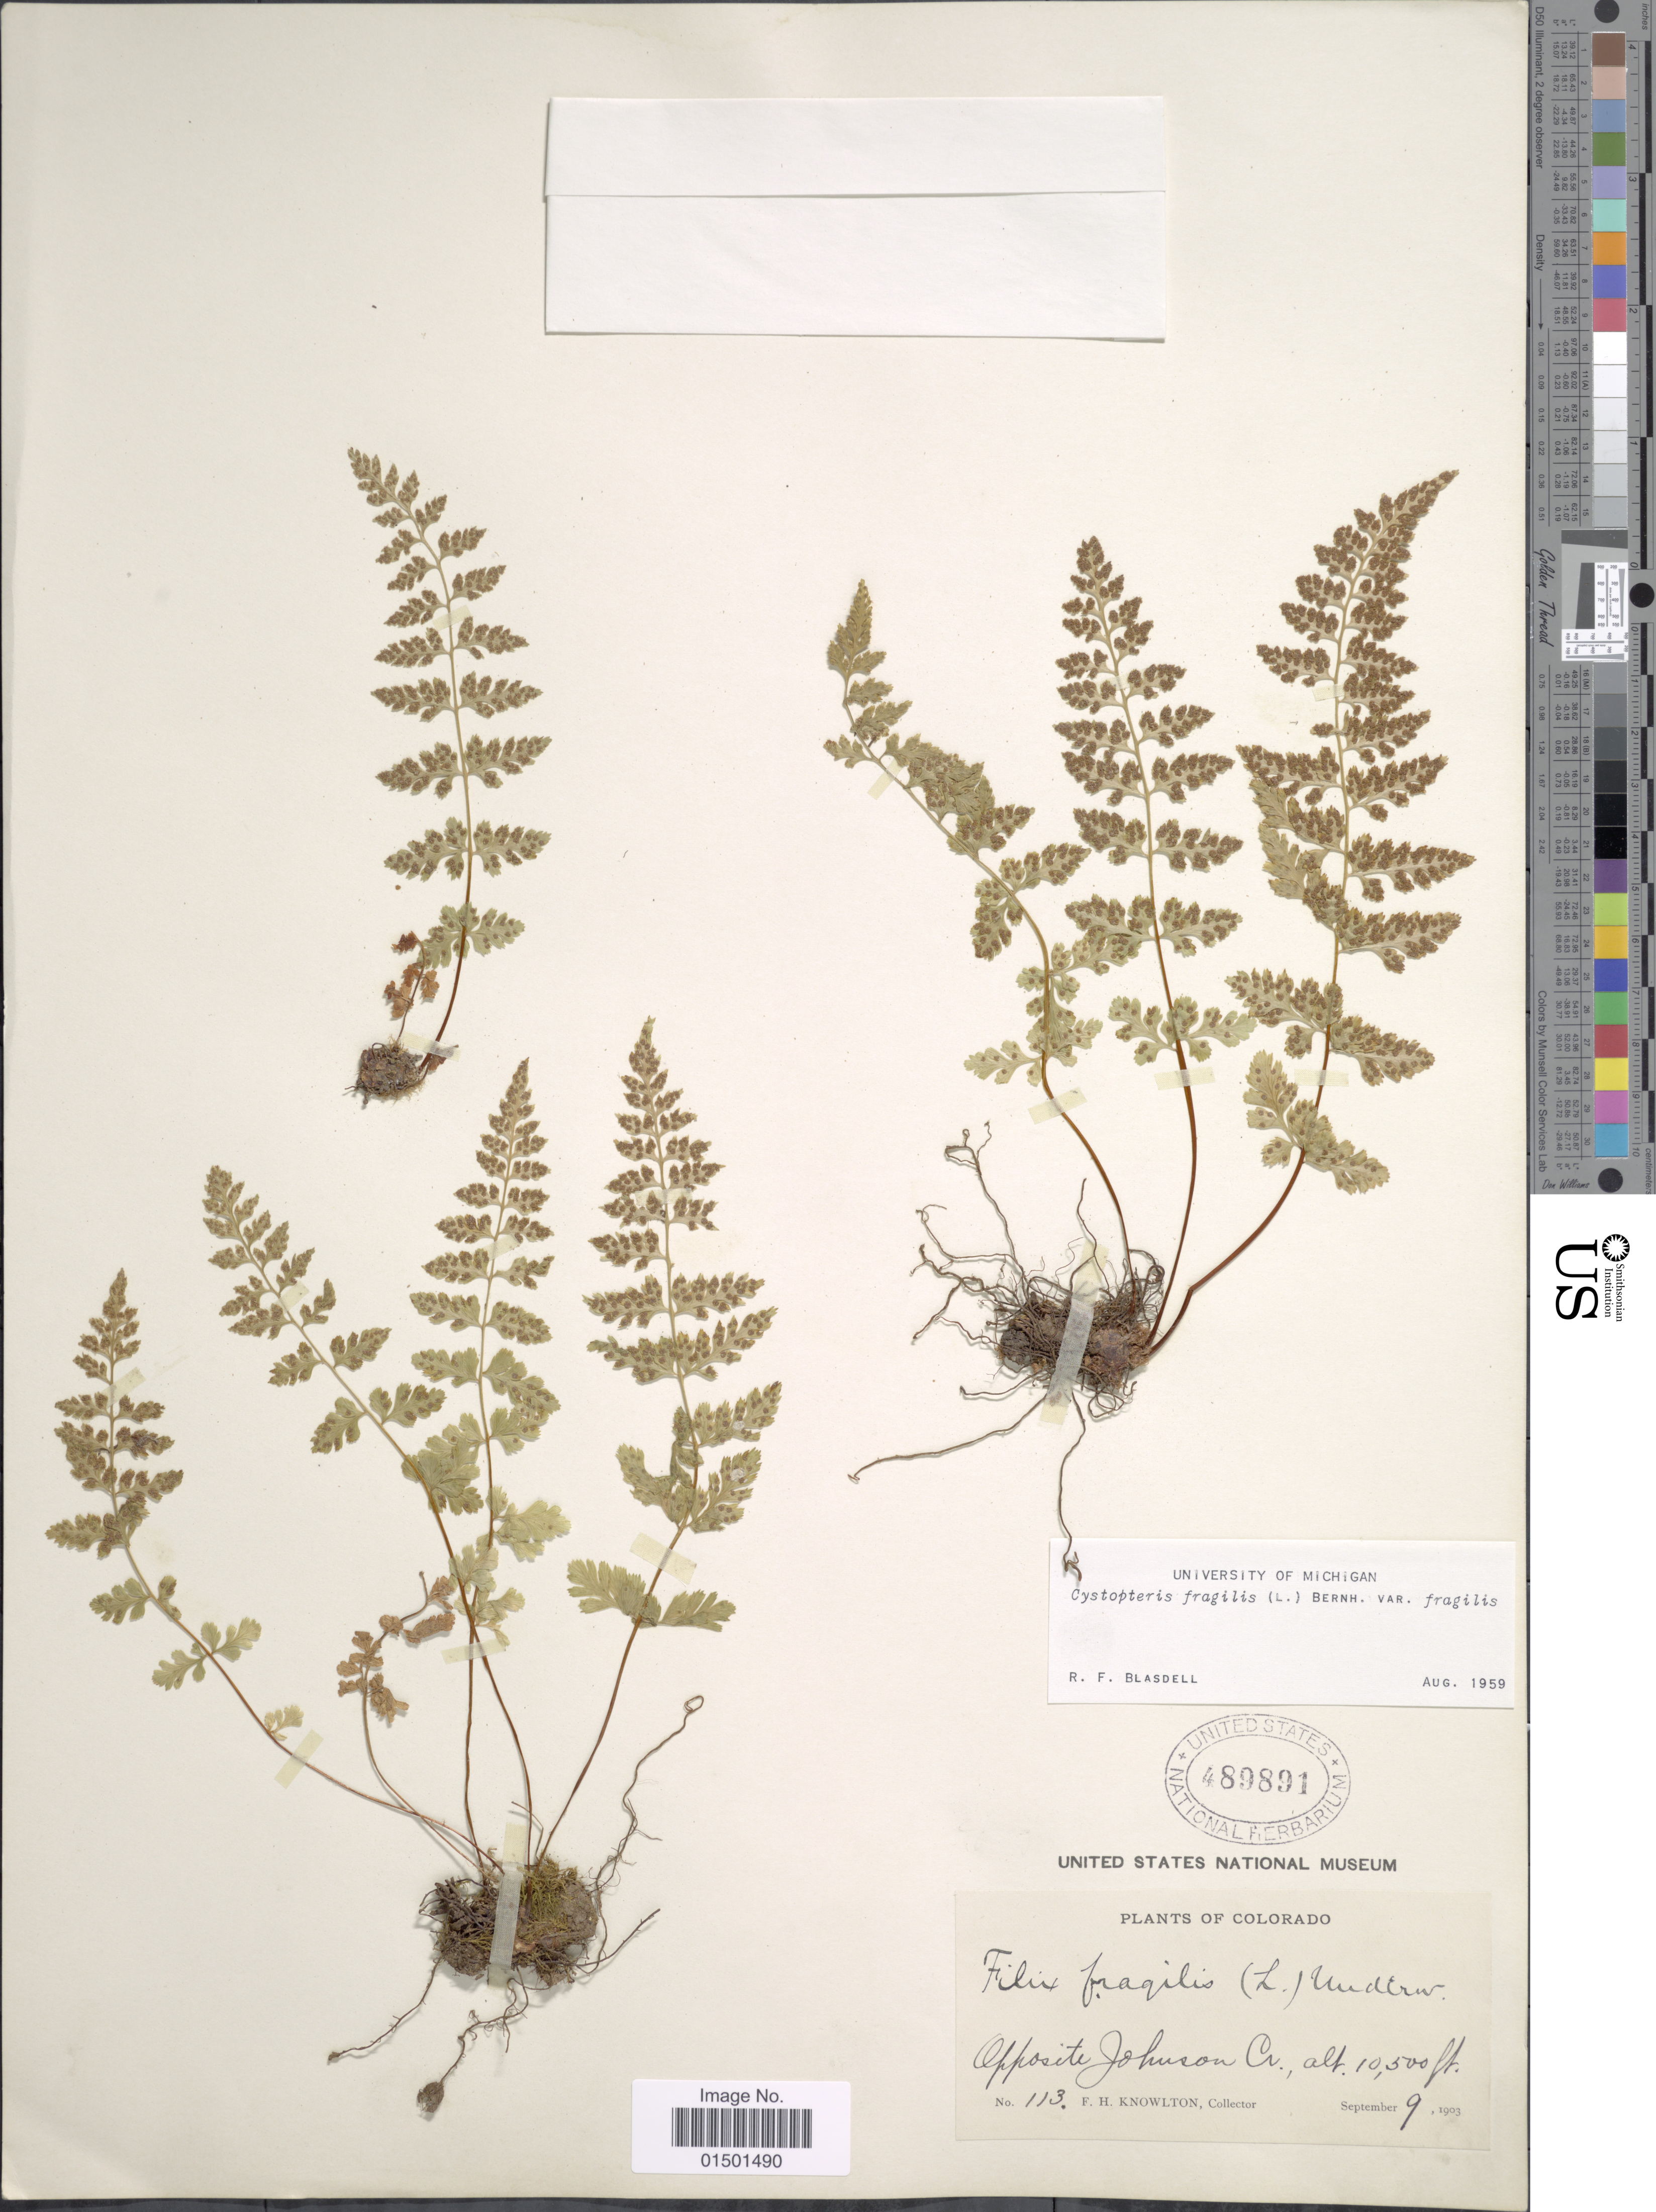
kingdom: Plantae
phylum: Tracheophyta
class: Polypodiopsida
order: Polypodiales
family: Cystopteridaceae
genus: Cystopteris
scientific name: Cystopteris fragilis var. fragilis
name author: (L.) Bernh.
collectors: F. H. Knowlton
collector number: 113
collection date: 1903-09-09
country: United States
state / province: Colorado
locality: Opposite Johnson Cr.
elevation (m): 3200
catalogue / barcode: US 489891